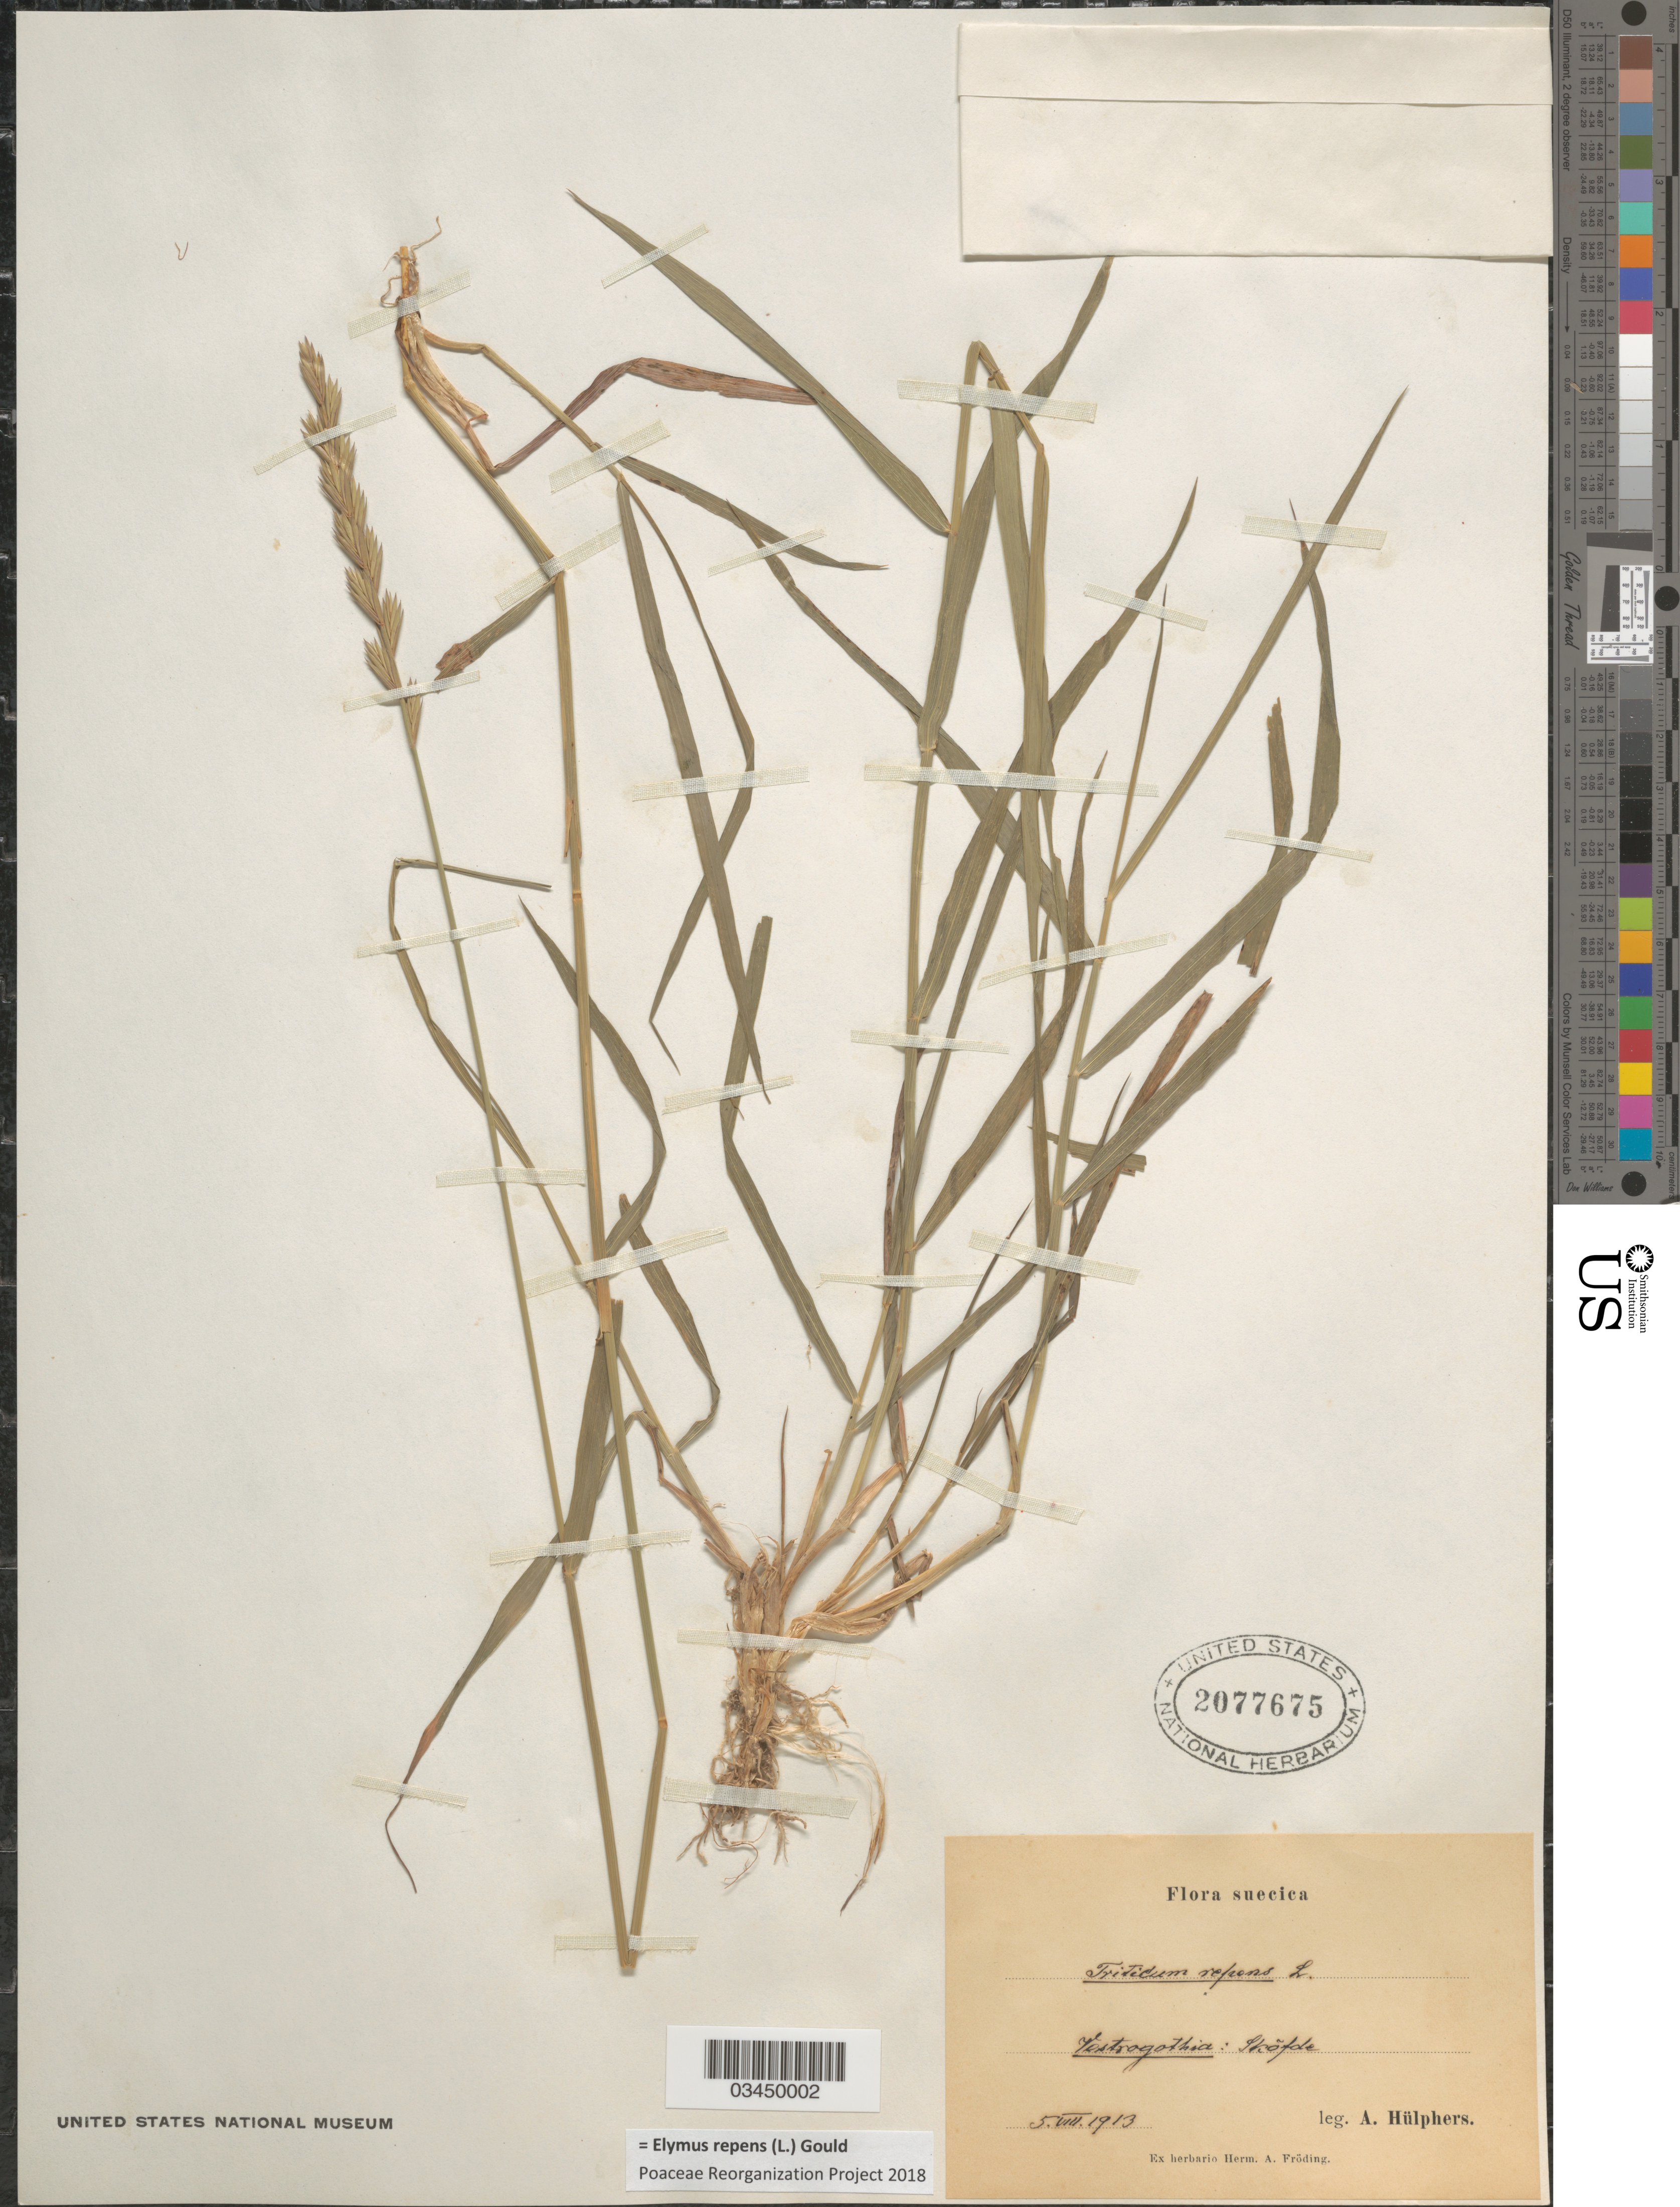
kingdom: Plantae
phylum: Tracheophyta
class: Liliopsida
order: Poales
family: Poaceae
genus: Elymus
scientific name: Elymus repens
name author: (L.) Gould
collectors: A. Hülphers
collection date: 1913-08-05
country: Sweden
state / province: Västra Götaland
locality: Suecica. Vastrogothia: Skofde.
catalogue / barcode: US 2077675